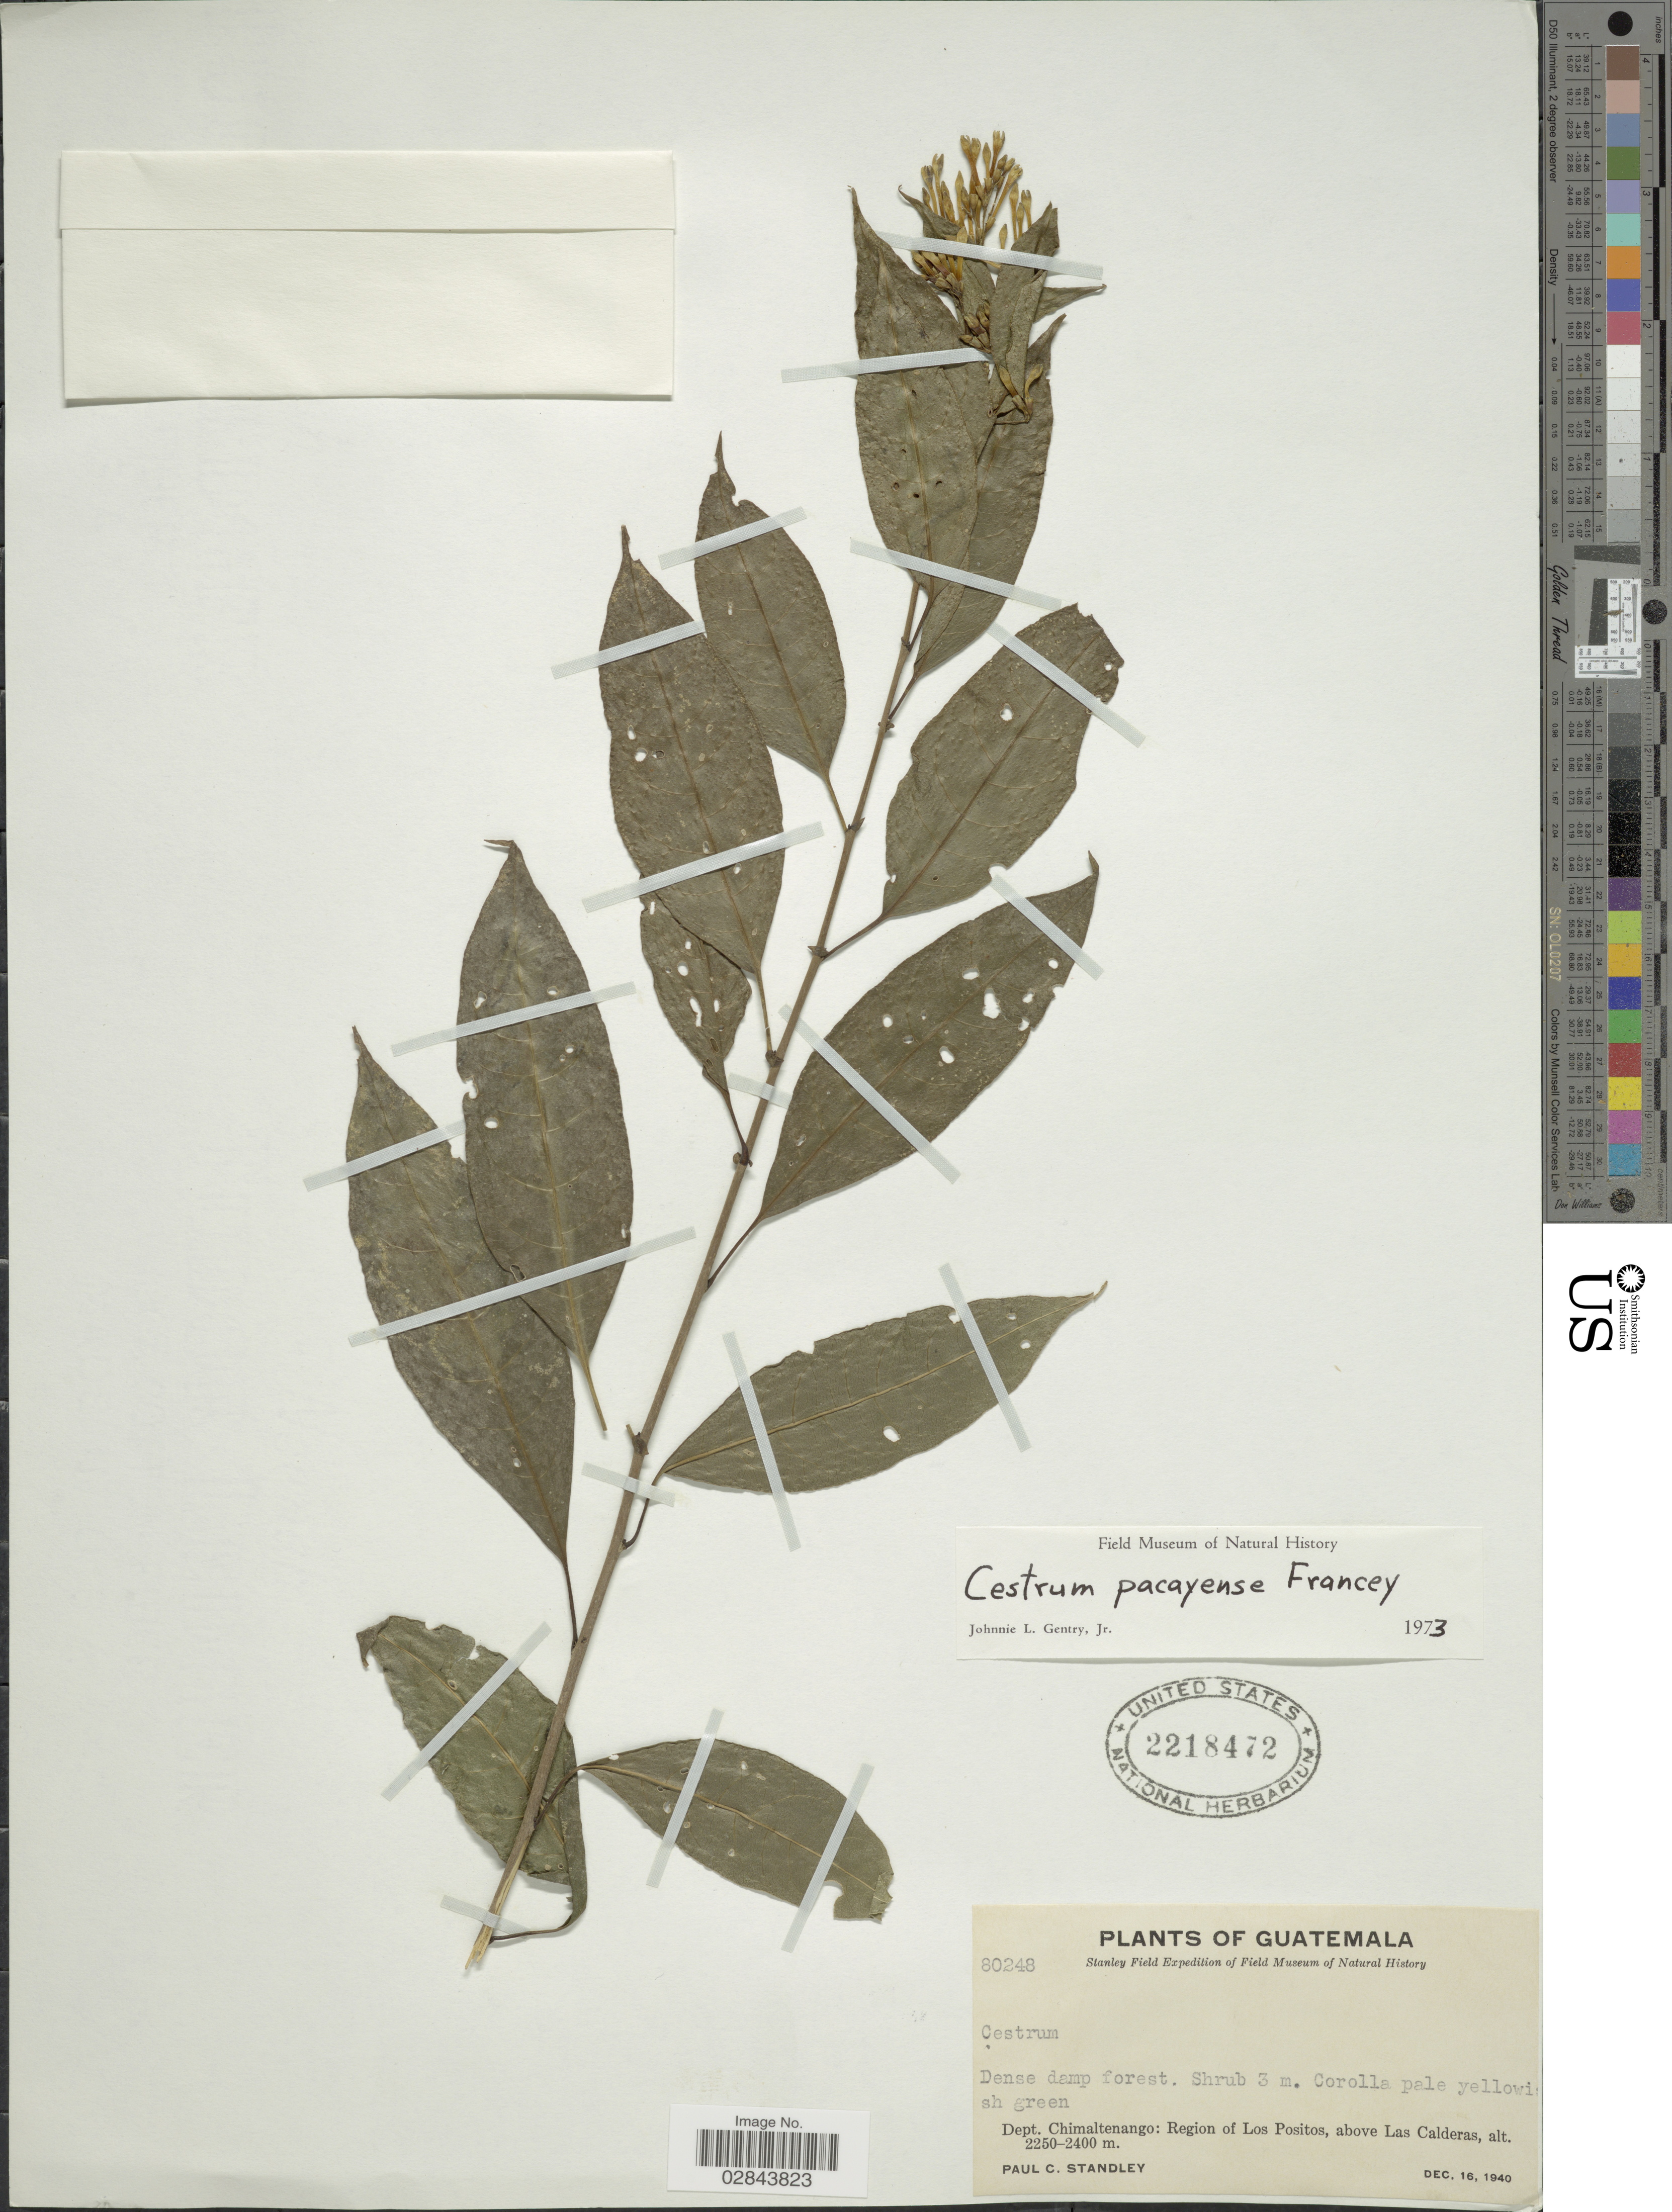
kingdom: Plantae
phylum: Tracheophyta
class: Magnoliopsida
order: Solanales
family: Solanaceae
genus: Cestrum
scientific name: Cestrum pacayense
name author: Francey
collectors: P. C. Standley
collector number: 80248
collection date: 1940-12-16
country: Guatemala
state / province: Chimaltenango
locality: Dept. Chimaltenango: Region of Los Positos, above Las Calderas.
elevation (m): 2250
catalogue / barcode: US 2218472